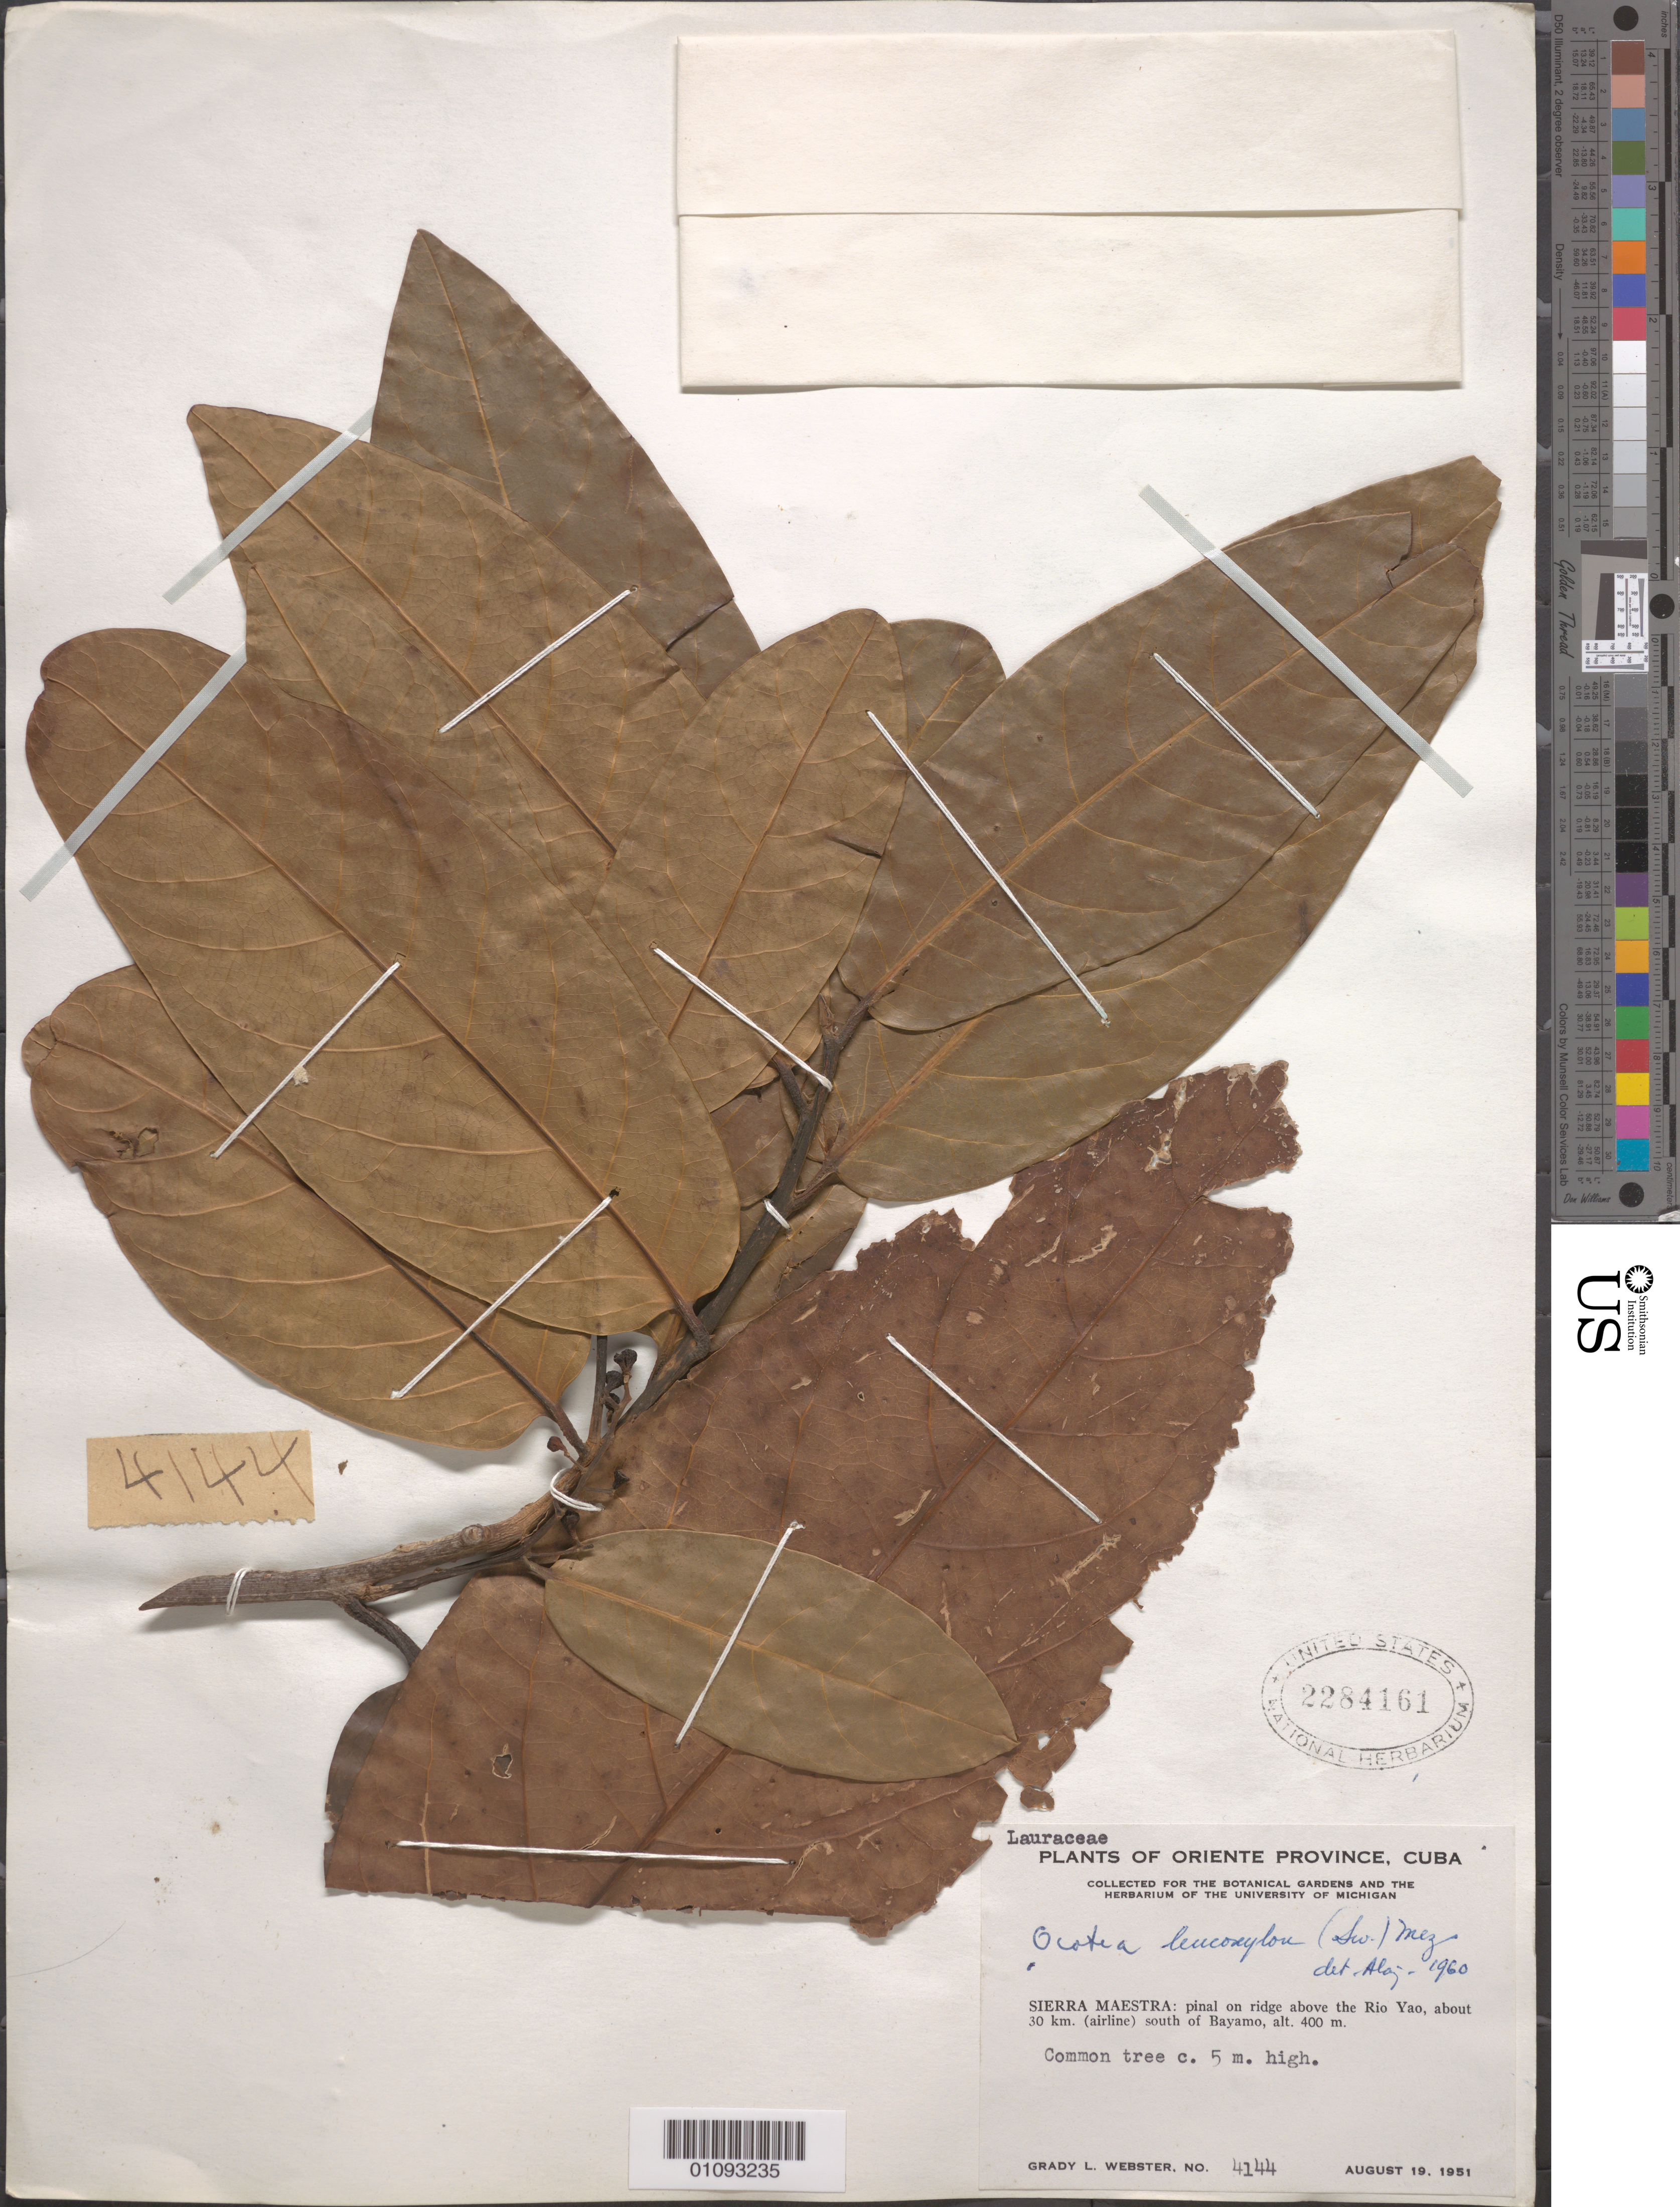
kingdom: Plantae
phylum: Tracheophyta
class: Magnoliopsida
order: Laurales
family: Lauraceae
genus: Ocotea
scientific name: Ocotea leucoxylon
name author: (Sw.) Laness.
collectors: G. L. Webster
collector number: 4144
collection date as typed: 19 Aug 1951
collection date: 1951-08-19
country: Cuba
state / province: Santiago de Cuba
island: Cuba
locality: Sierra Maestra, on ridge above Rio Yao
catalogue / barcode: US 2284161